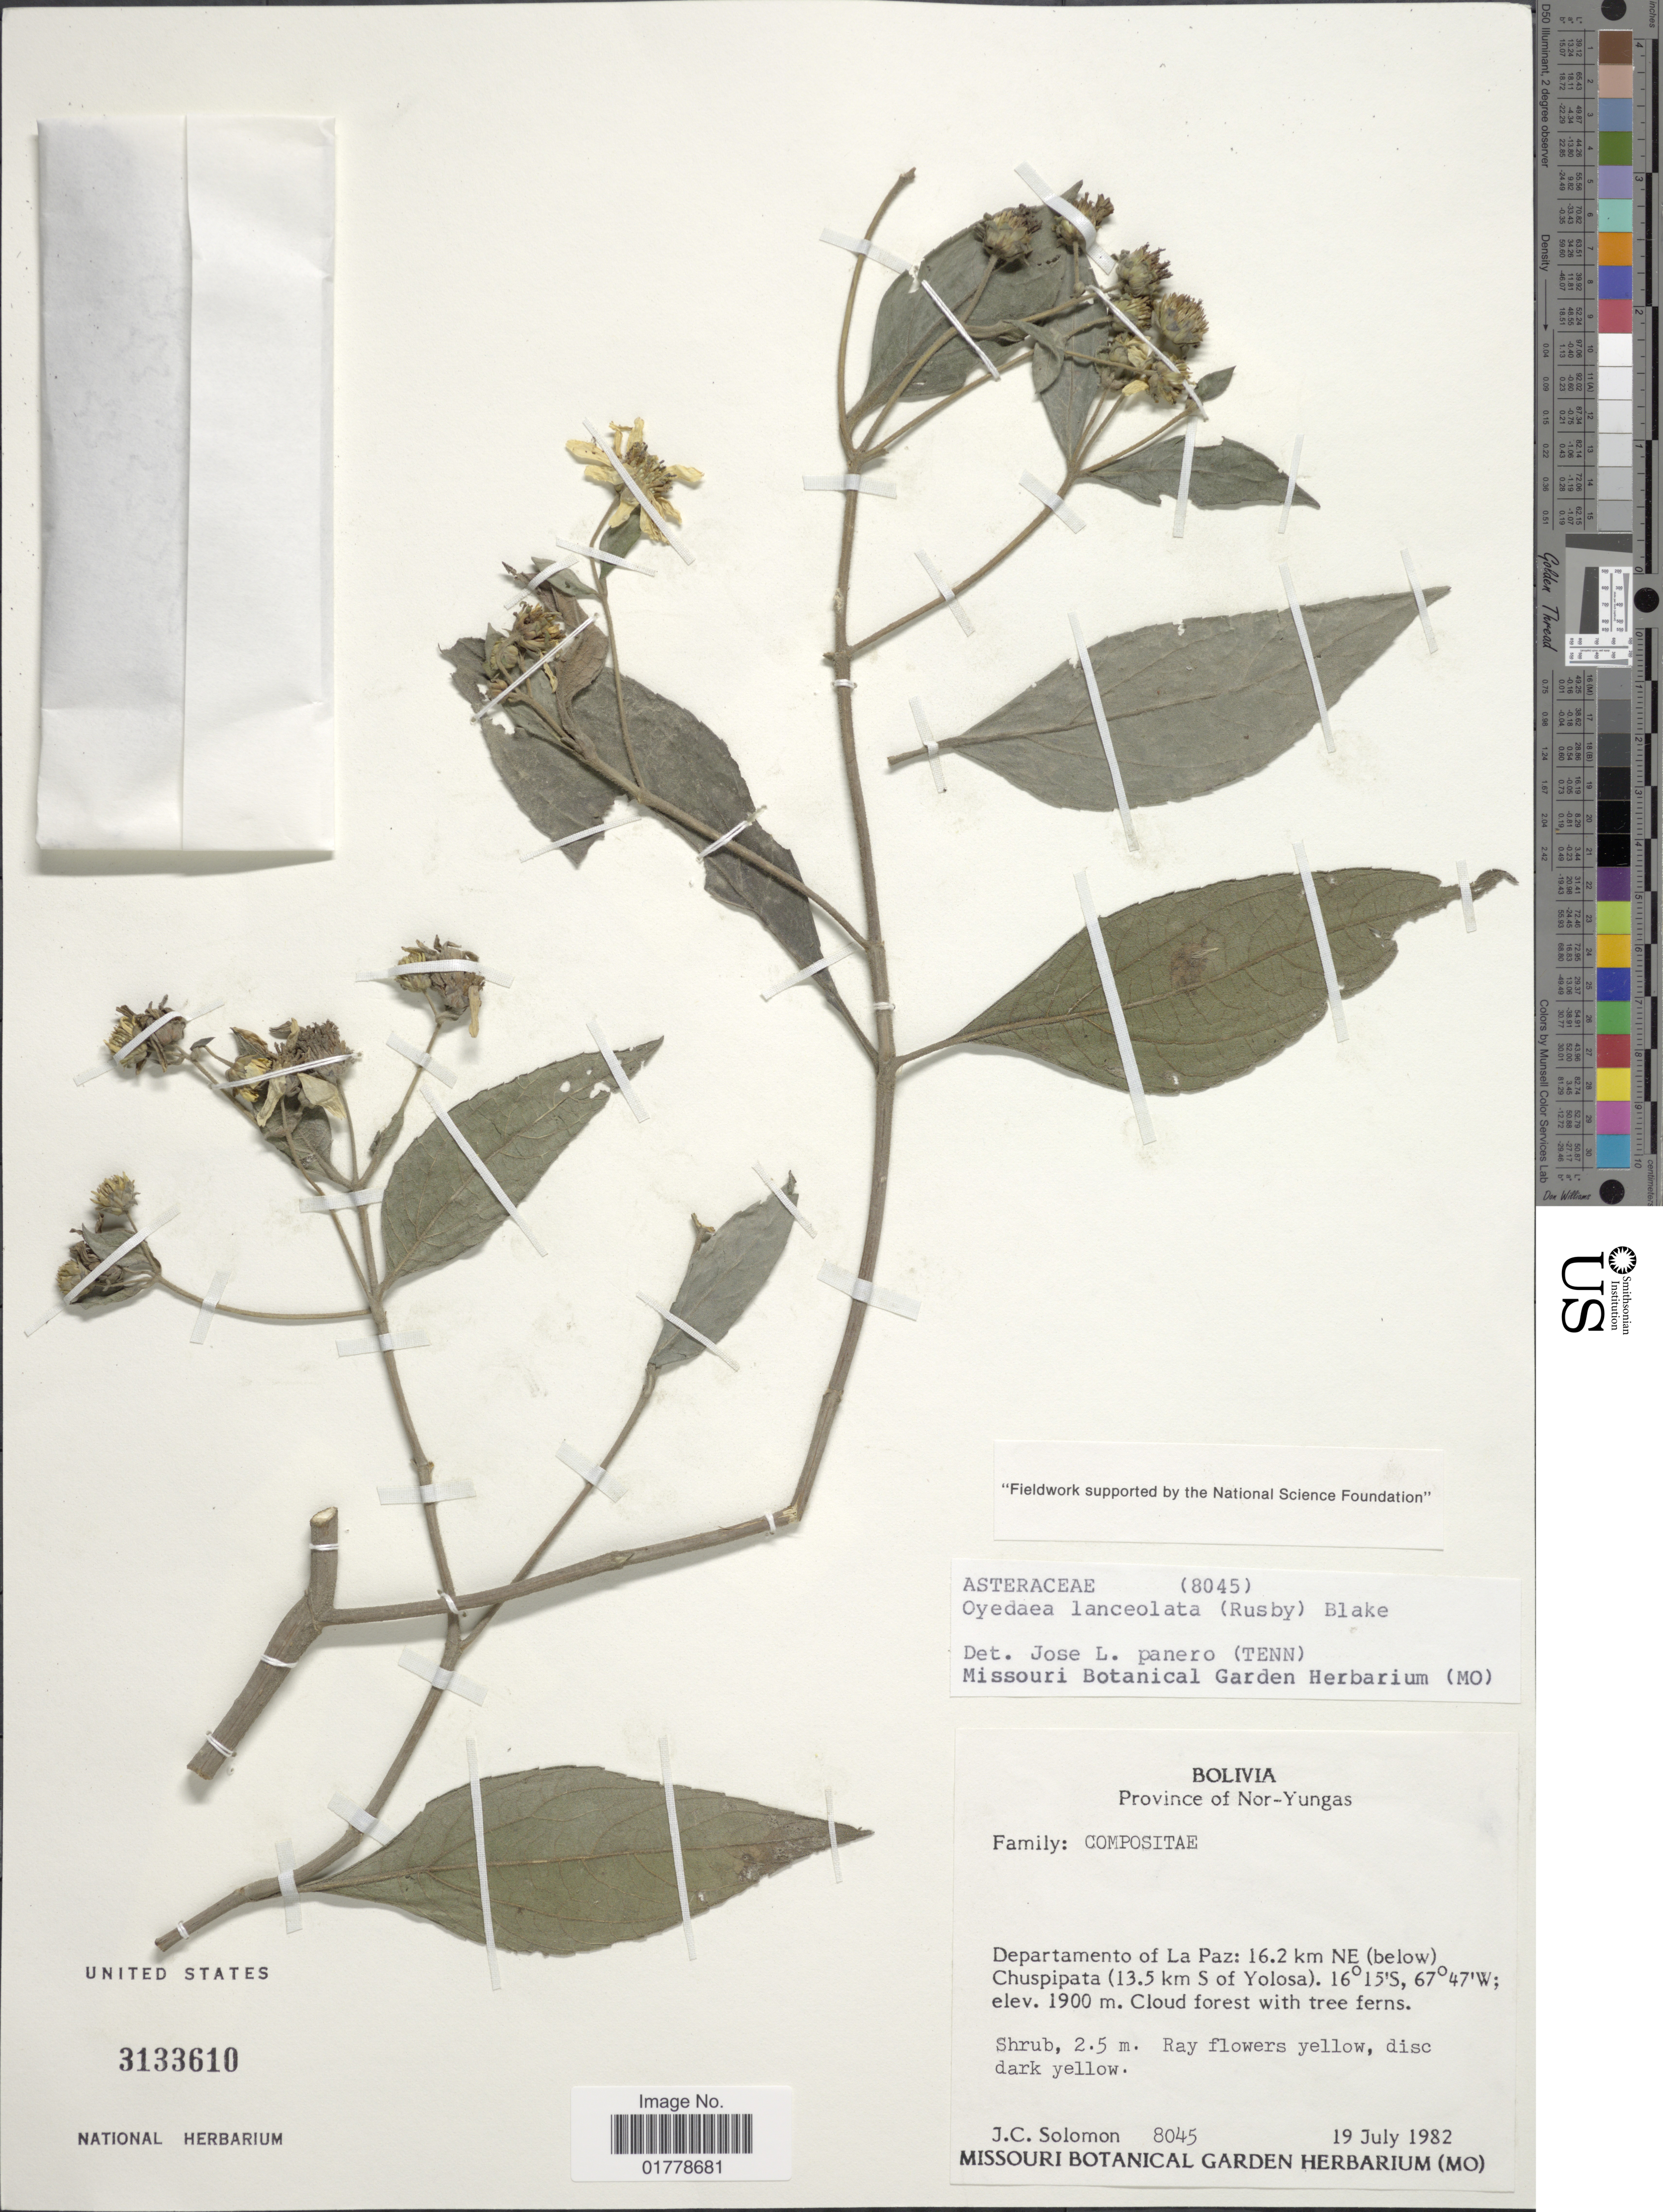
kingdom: Plantae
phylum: Tracheophyta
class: Magnoliopsida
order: Asterales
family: Asteraceae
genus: Oyedaea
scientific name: Oyedaea boliviana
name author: Britton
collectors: J. C. Solomon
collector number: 8045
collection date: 1982-07-19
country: Bolivia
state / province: La Paz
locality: Province of Nor-Yungas. Departamento of La Paz: 16.2 km NE (below) Chuspipata (13.5 km S of Yolosa)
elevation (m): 1900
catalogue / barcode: US 3133610